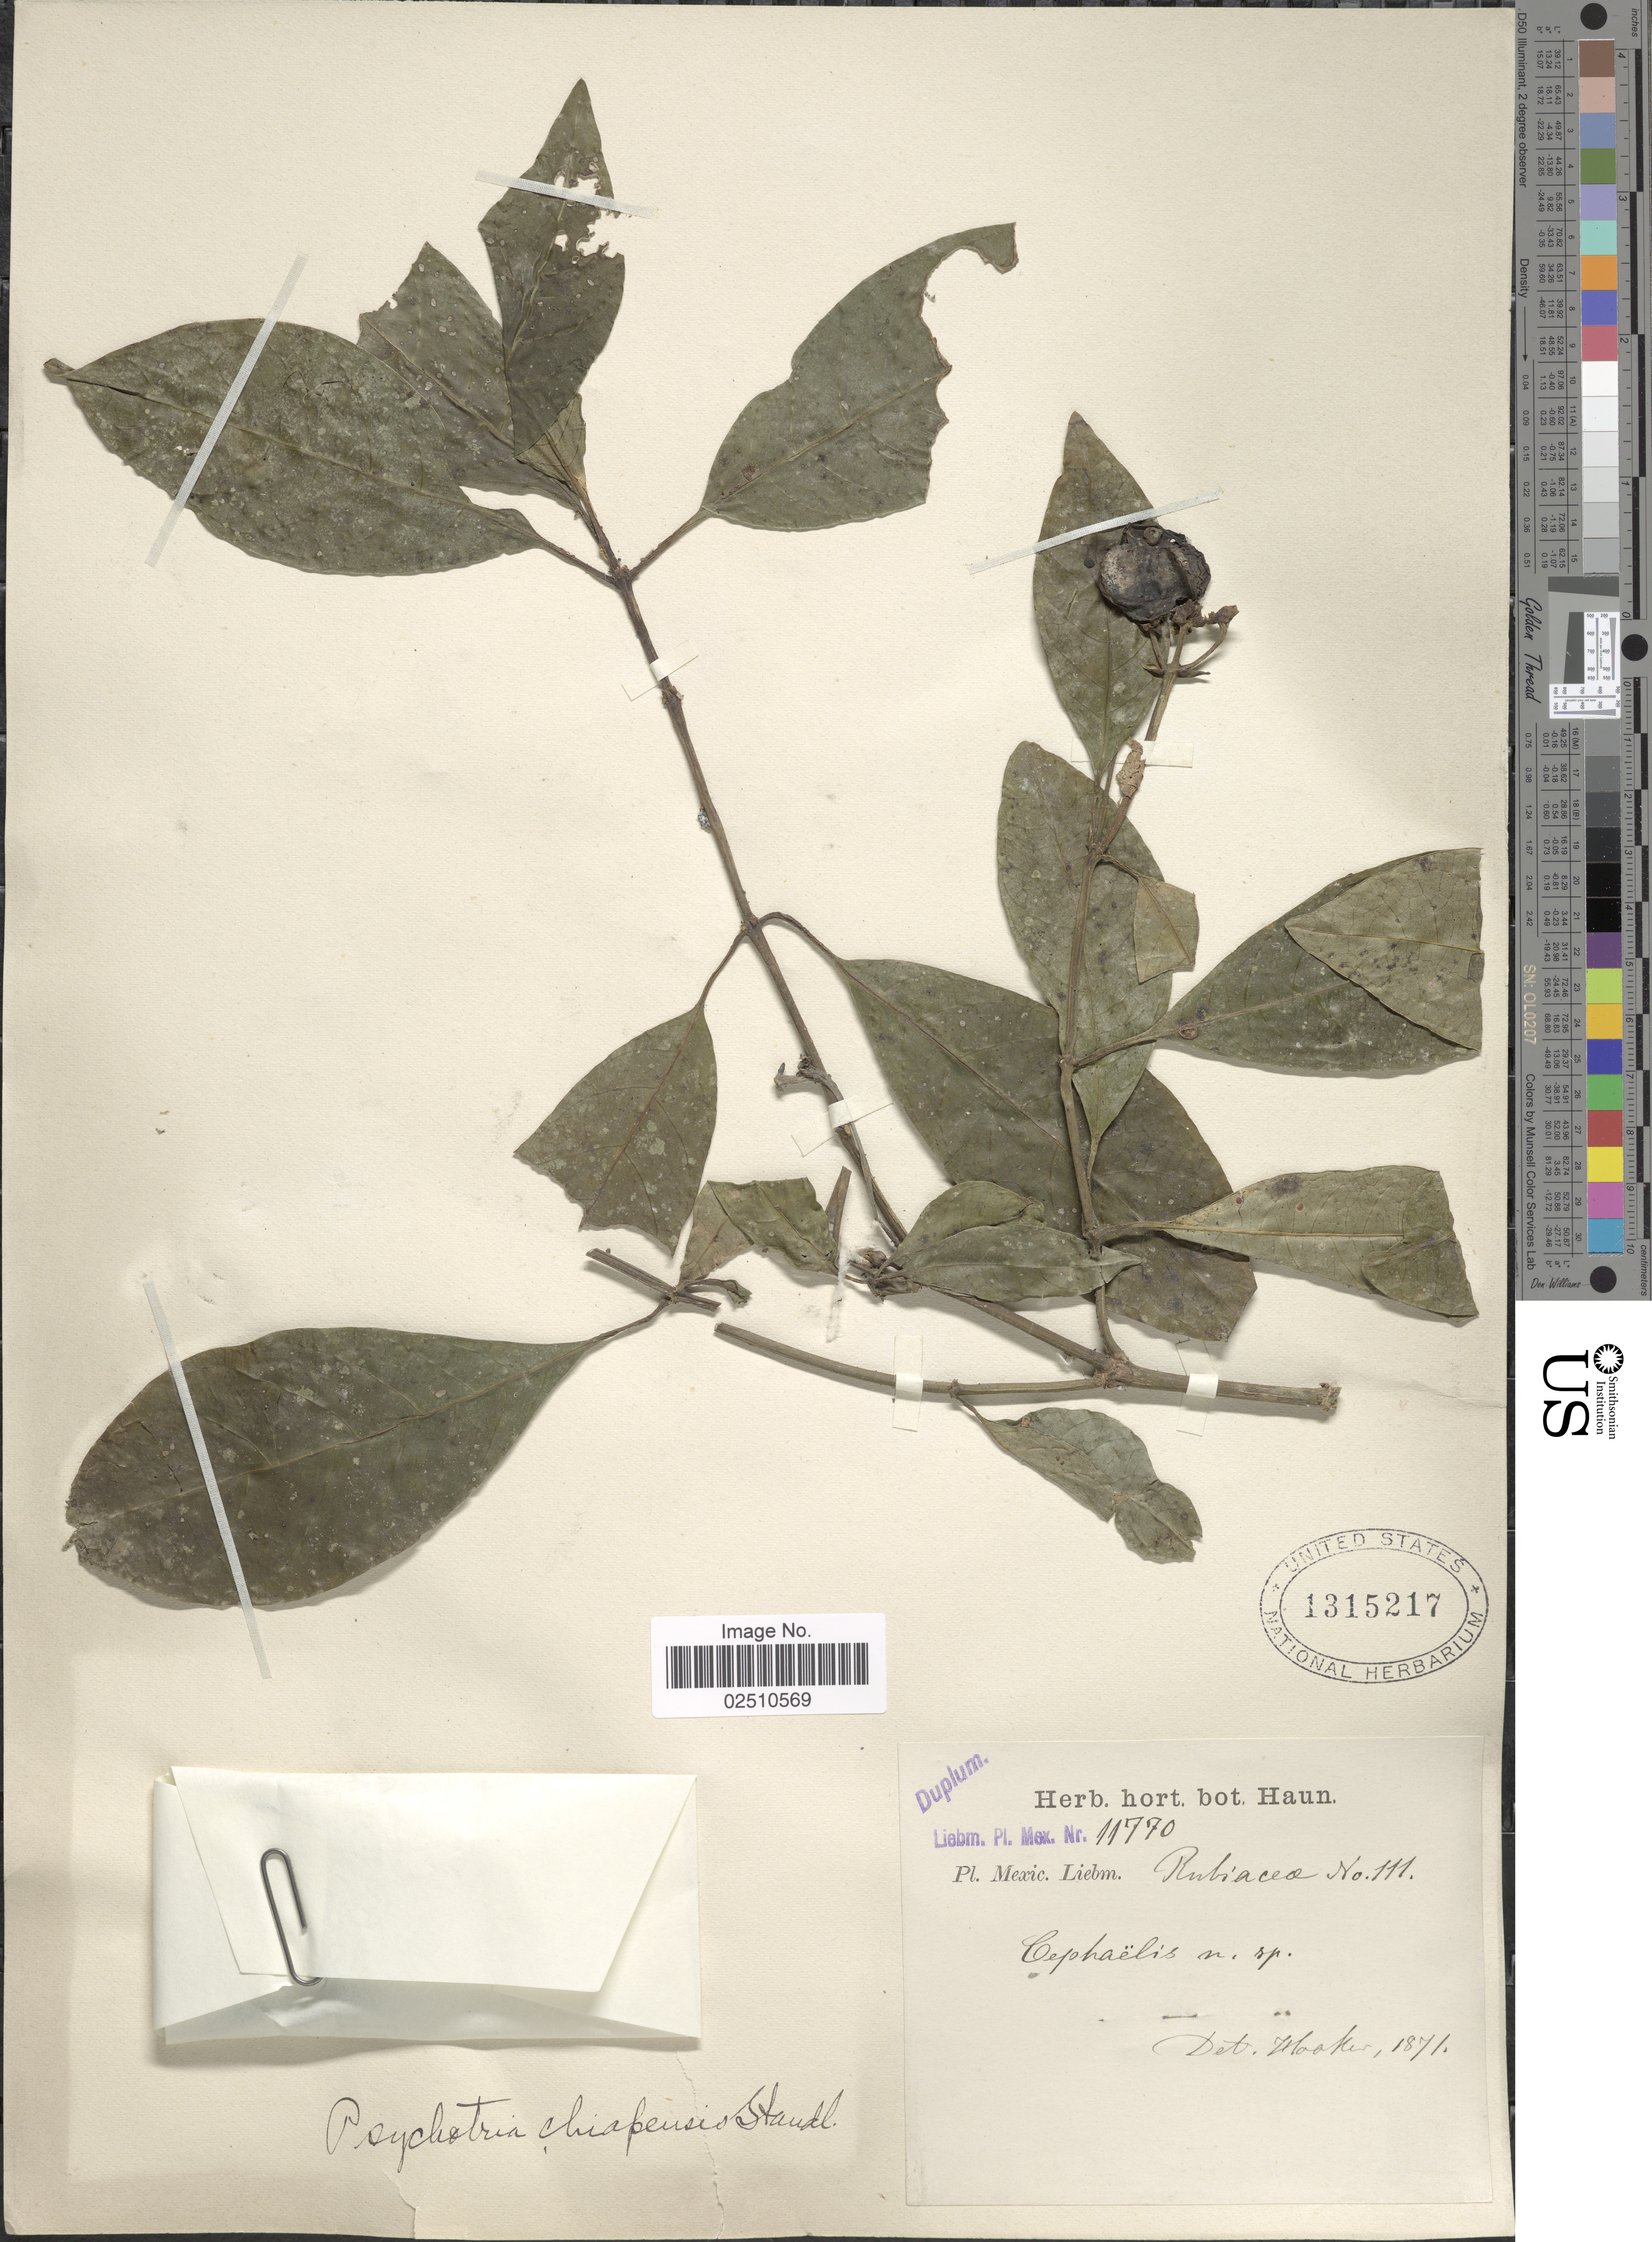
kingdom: Plantae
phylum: Tracheophyta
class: Magnoliopsida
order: Gentianales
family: Rubiaceae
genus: Psychotria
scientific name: Psychotria chiapensis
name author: Standl.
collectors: Liebmann, --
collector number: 11770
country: Mexico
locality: Mexic.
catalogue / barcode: US 1315217